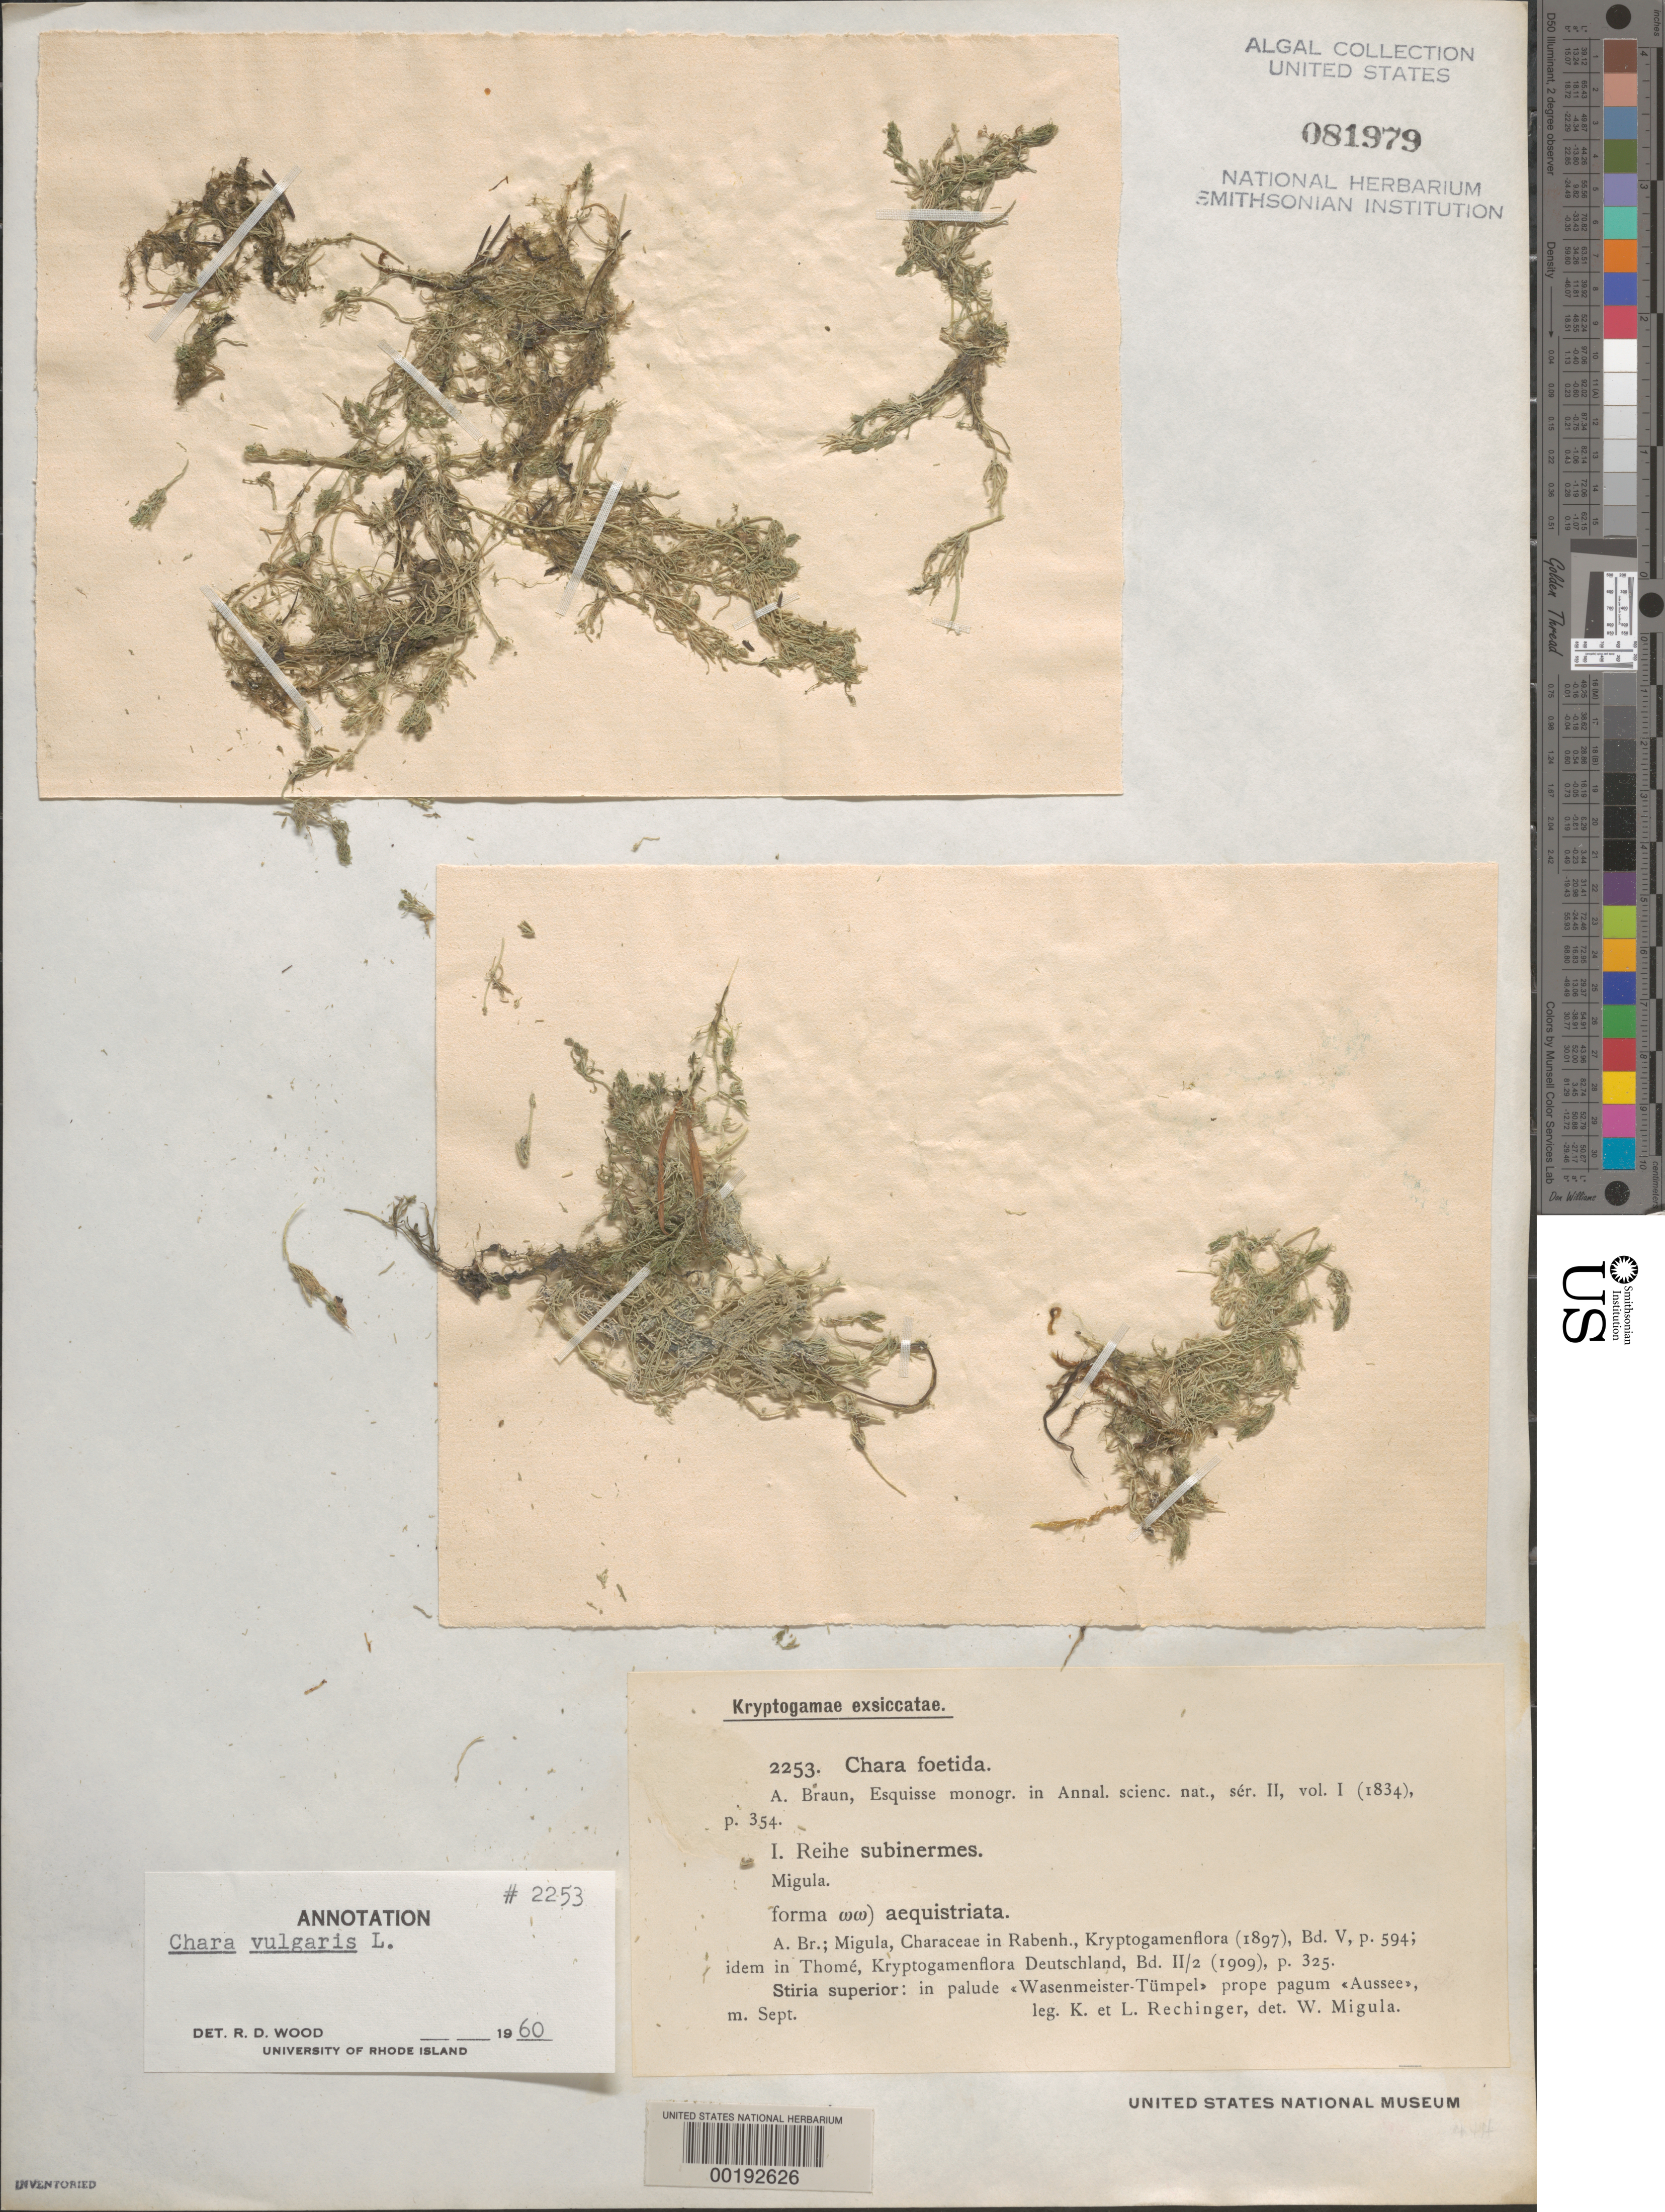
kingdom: Plantae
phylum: Charophyta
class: Charophyceae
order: Charales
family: Characeae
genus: Chara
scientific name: Chara vulgaris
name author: L.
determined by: Wood, R. D.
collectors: K. Rechinger & L. Rechinger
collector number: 2253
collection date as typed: Sep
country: Austria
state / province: Steiermark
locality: Wasenmeister-Tumpel, near Aussee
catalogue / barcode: US 81979